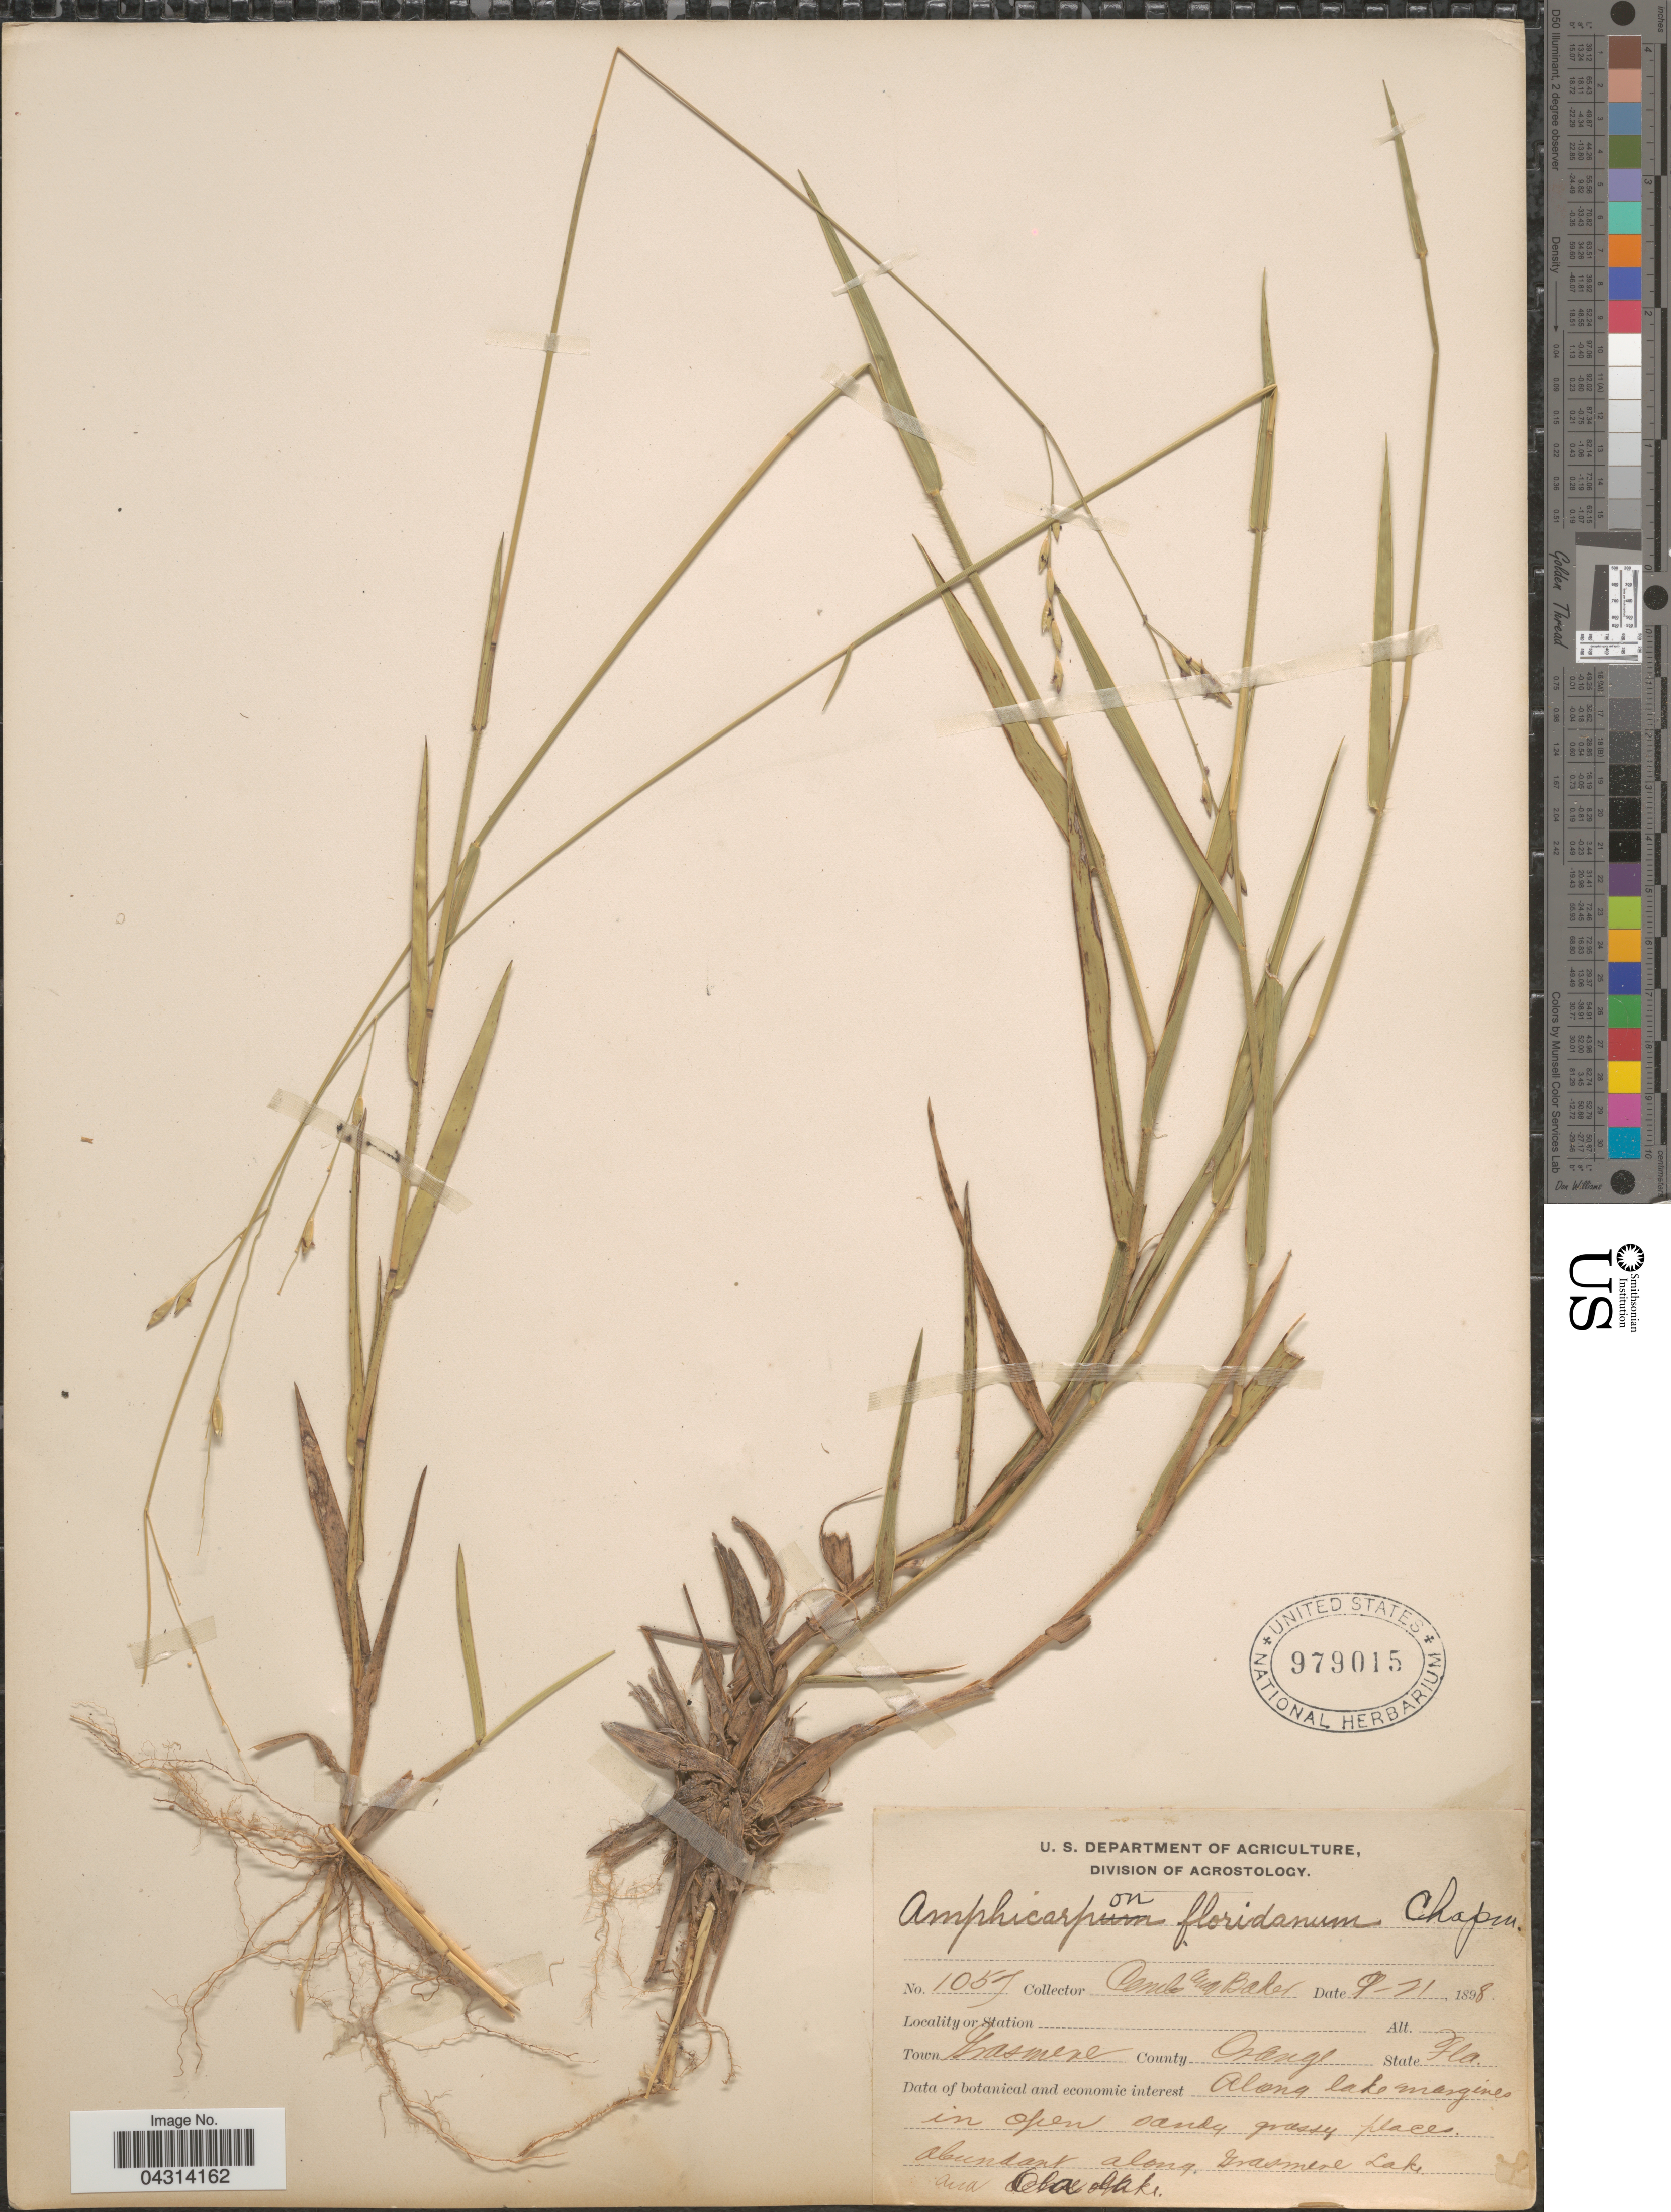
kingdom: Plantae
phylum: Tracheophyta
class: Liliopsida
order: Poales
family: Poaceae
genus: Amphicarpum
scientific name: Amphicarpum muhlenbergianum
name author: (Schult.) Hitchc.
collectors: -. Combs & -- Baker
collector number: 1057*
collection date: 1898-09-21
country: United States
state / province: Florida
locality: Town Grasmere. County Orange. Along lake margins in open sandy grassy places.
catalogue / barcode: US 979015